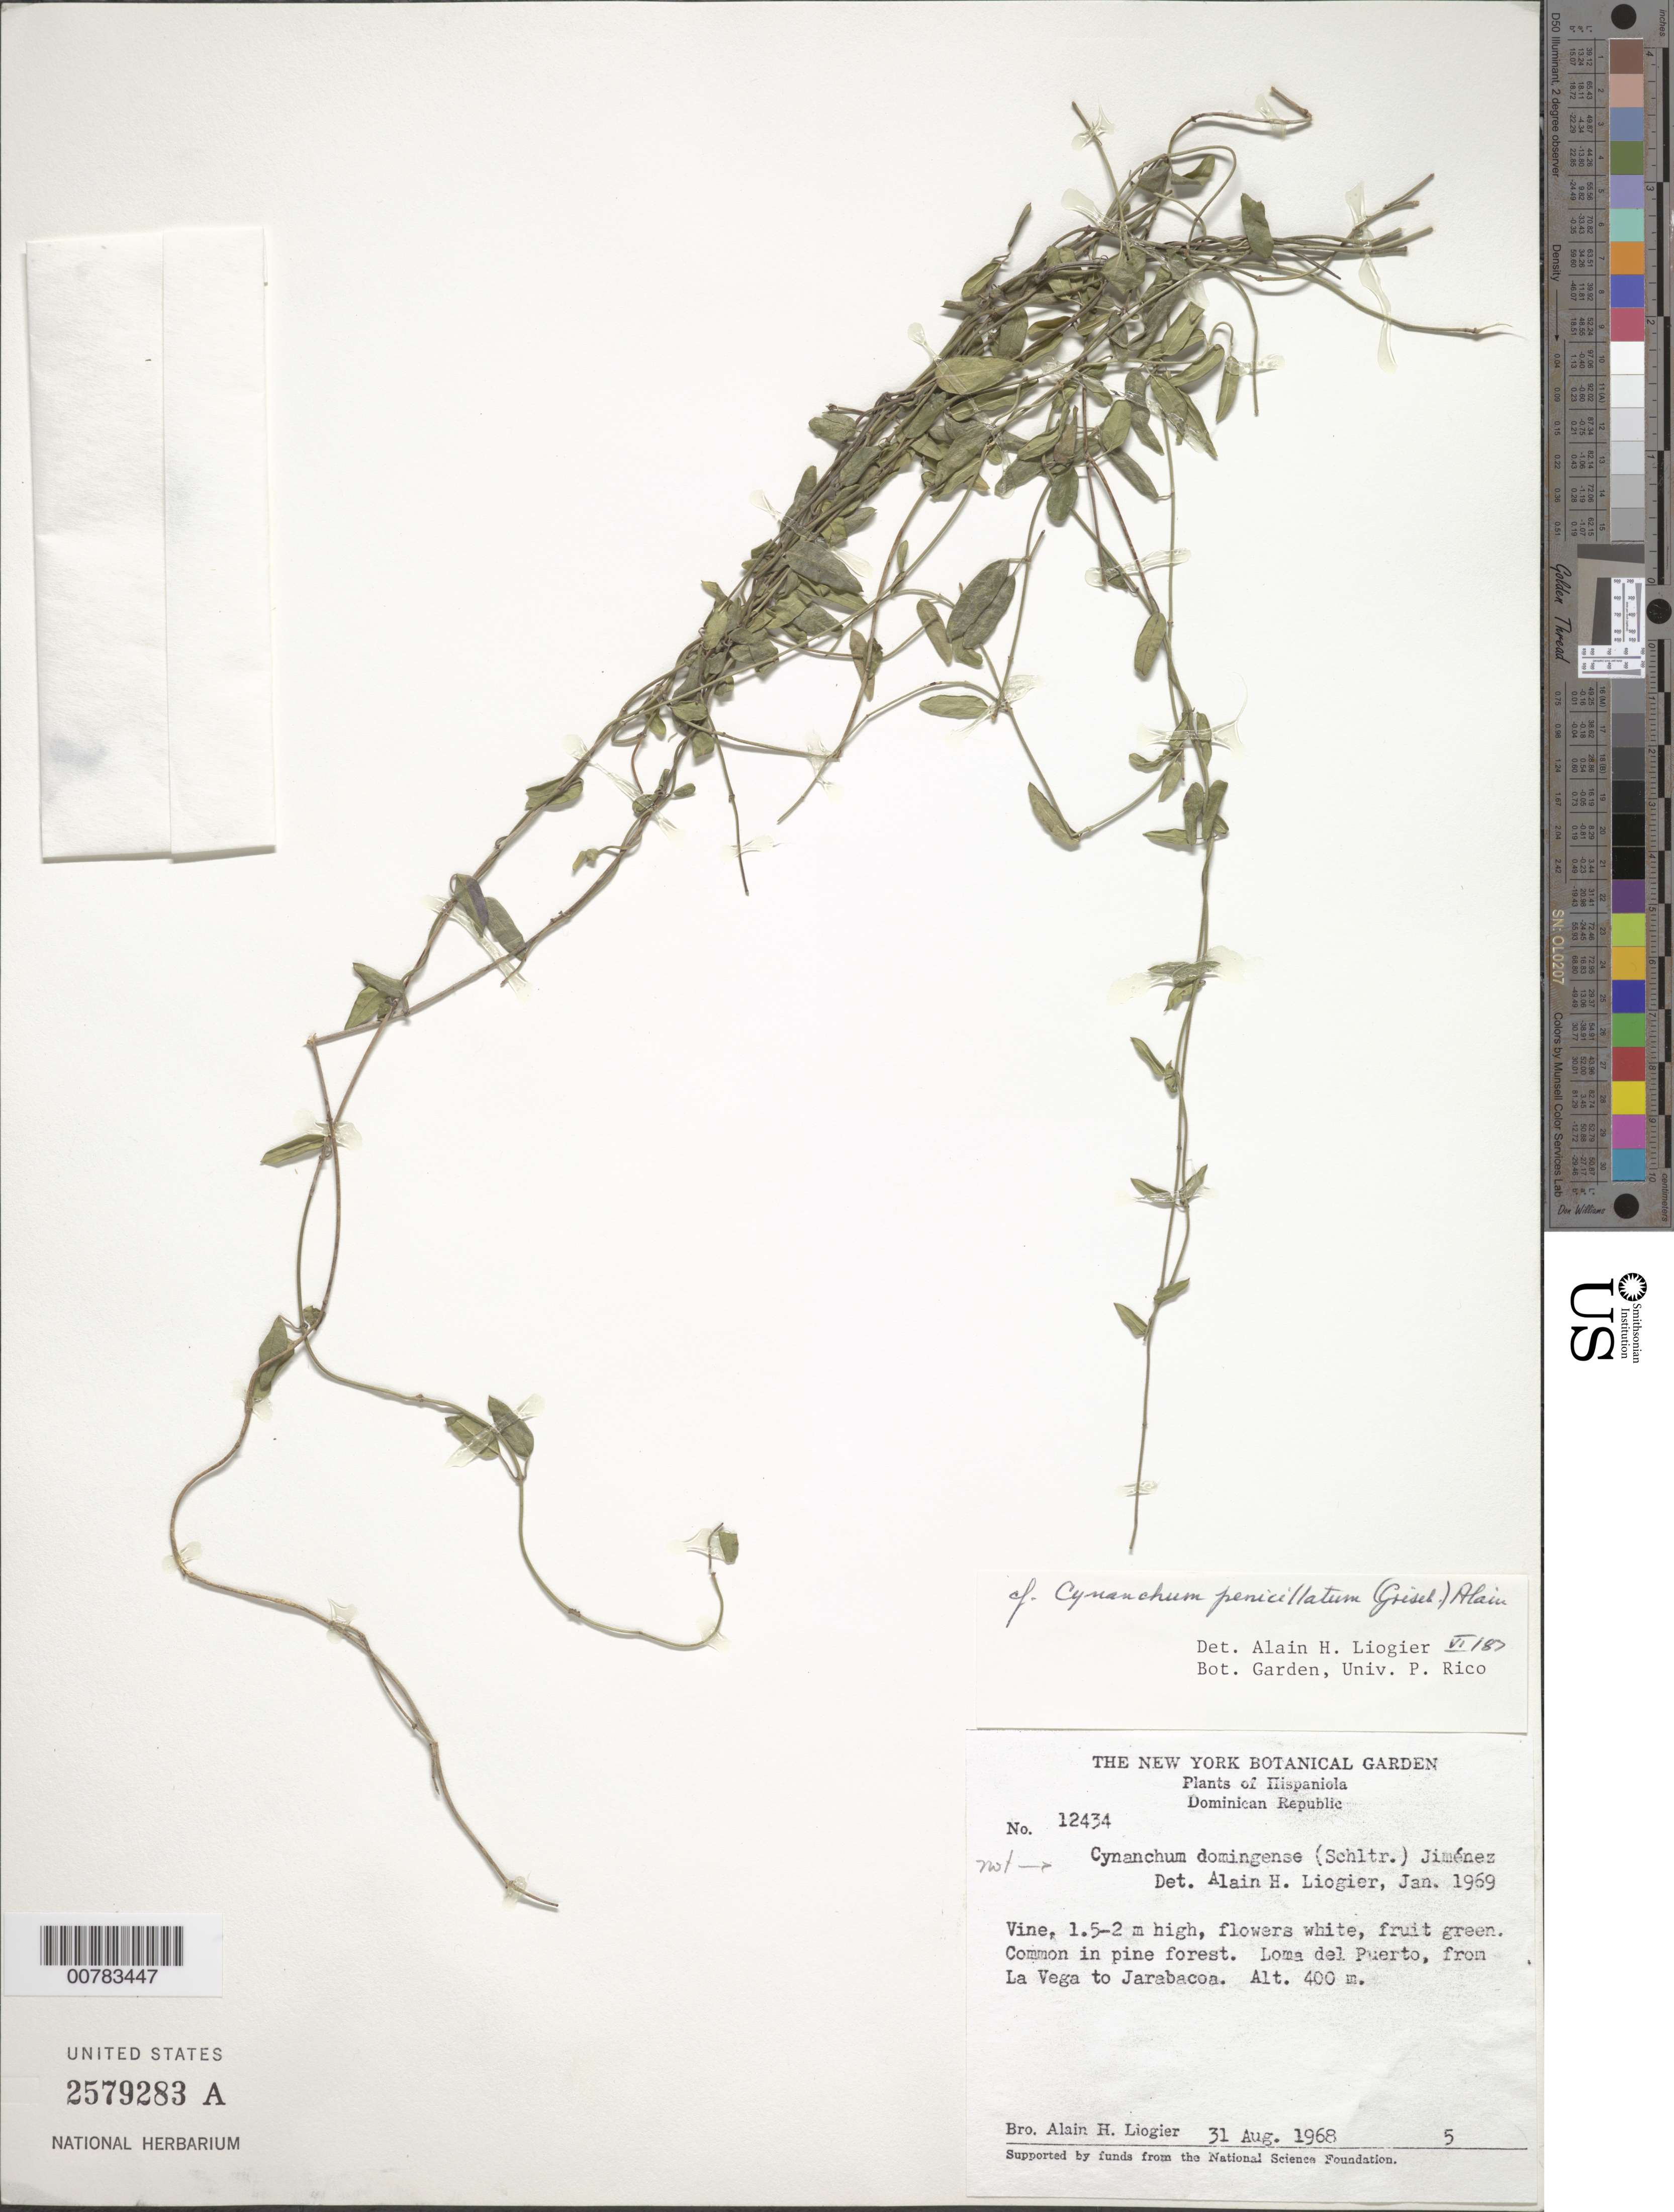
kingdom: Plantae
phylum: Tracheophyta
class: Magnoliopsida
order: Gentianales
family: Apocynaceae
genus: Metastelma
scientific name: Metastelma penicillatum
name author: Griseb.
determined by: Liogier, Alain H.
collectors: A. H. Liogier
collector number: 12434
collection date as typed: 31 Aug 1968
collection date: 1968-08-31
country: Dominican Republic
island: Hispaniola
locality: From La Vega to Jarabacoa, Loma del Puerto.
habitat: Common in pine forest.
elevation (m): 400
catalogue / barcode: US 2579283A